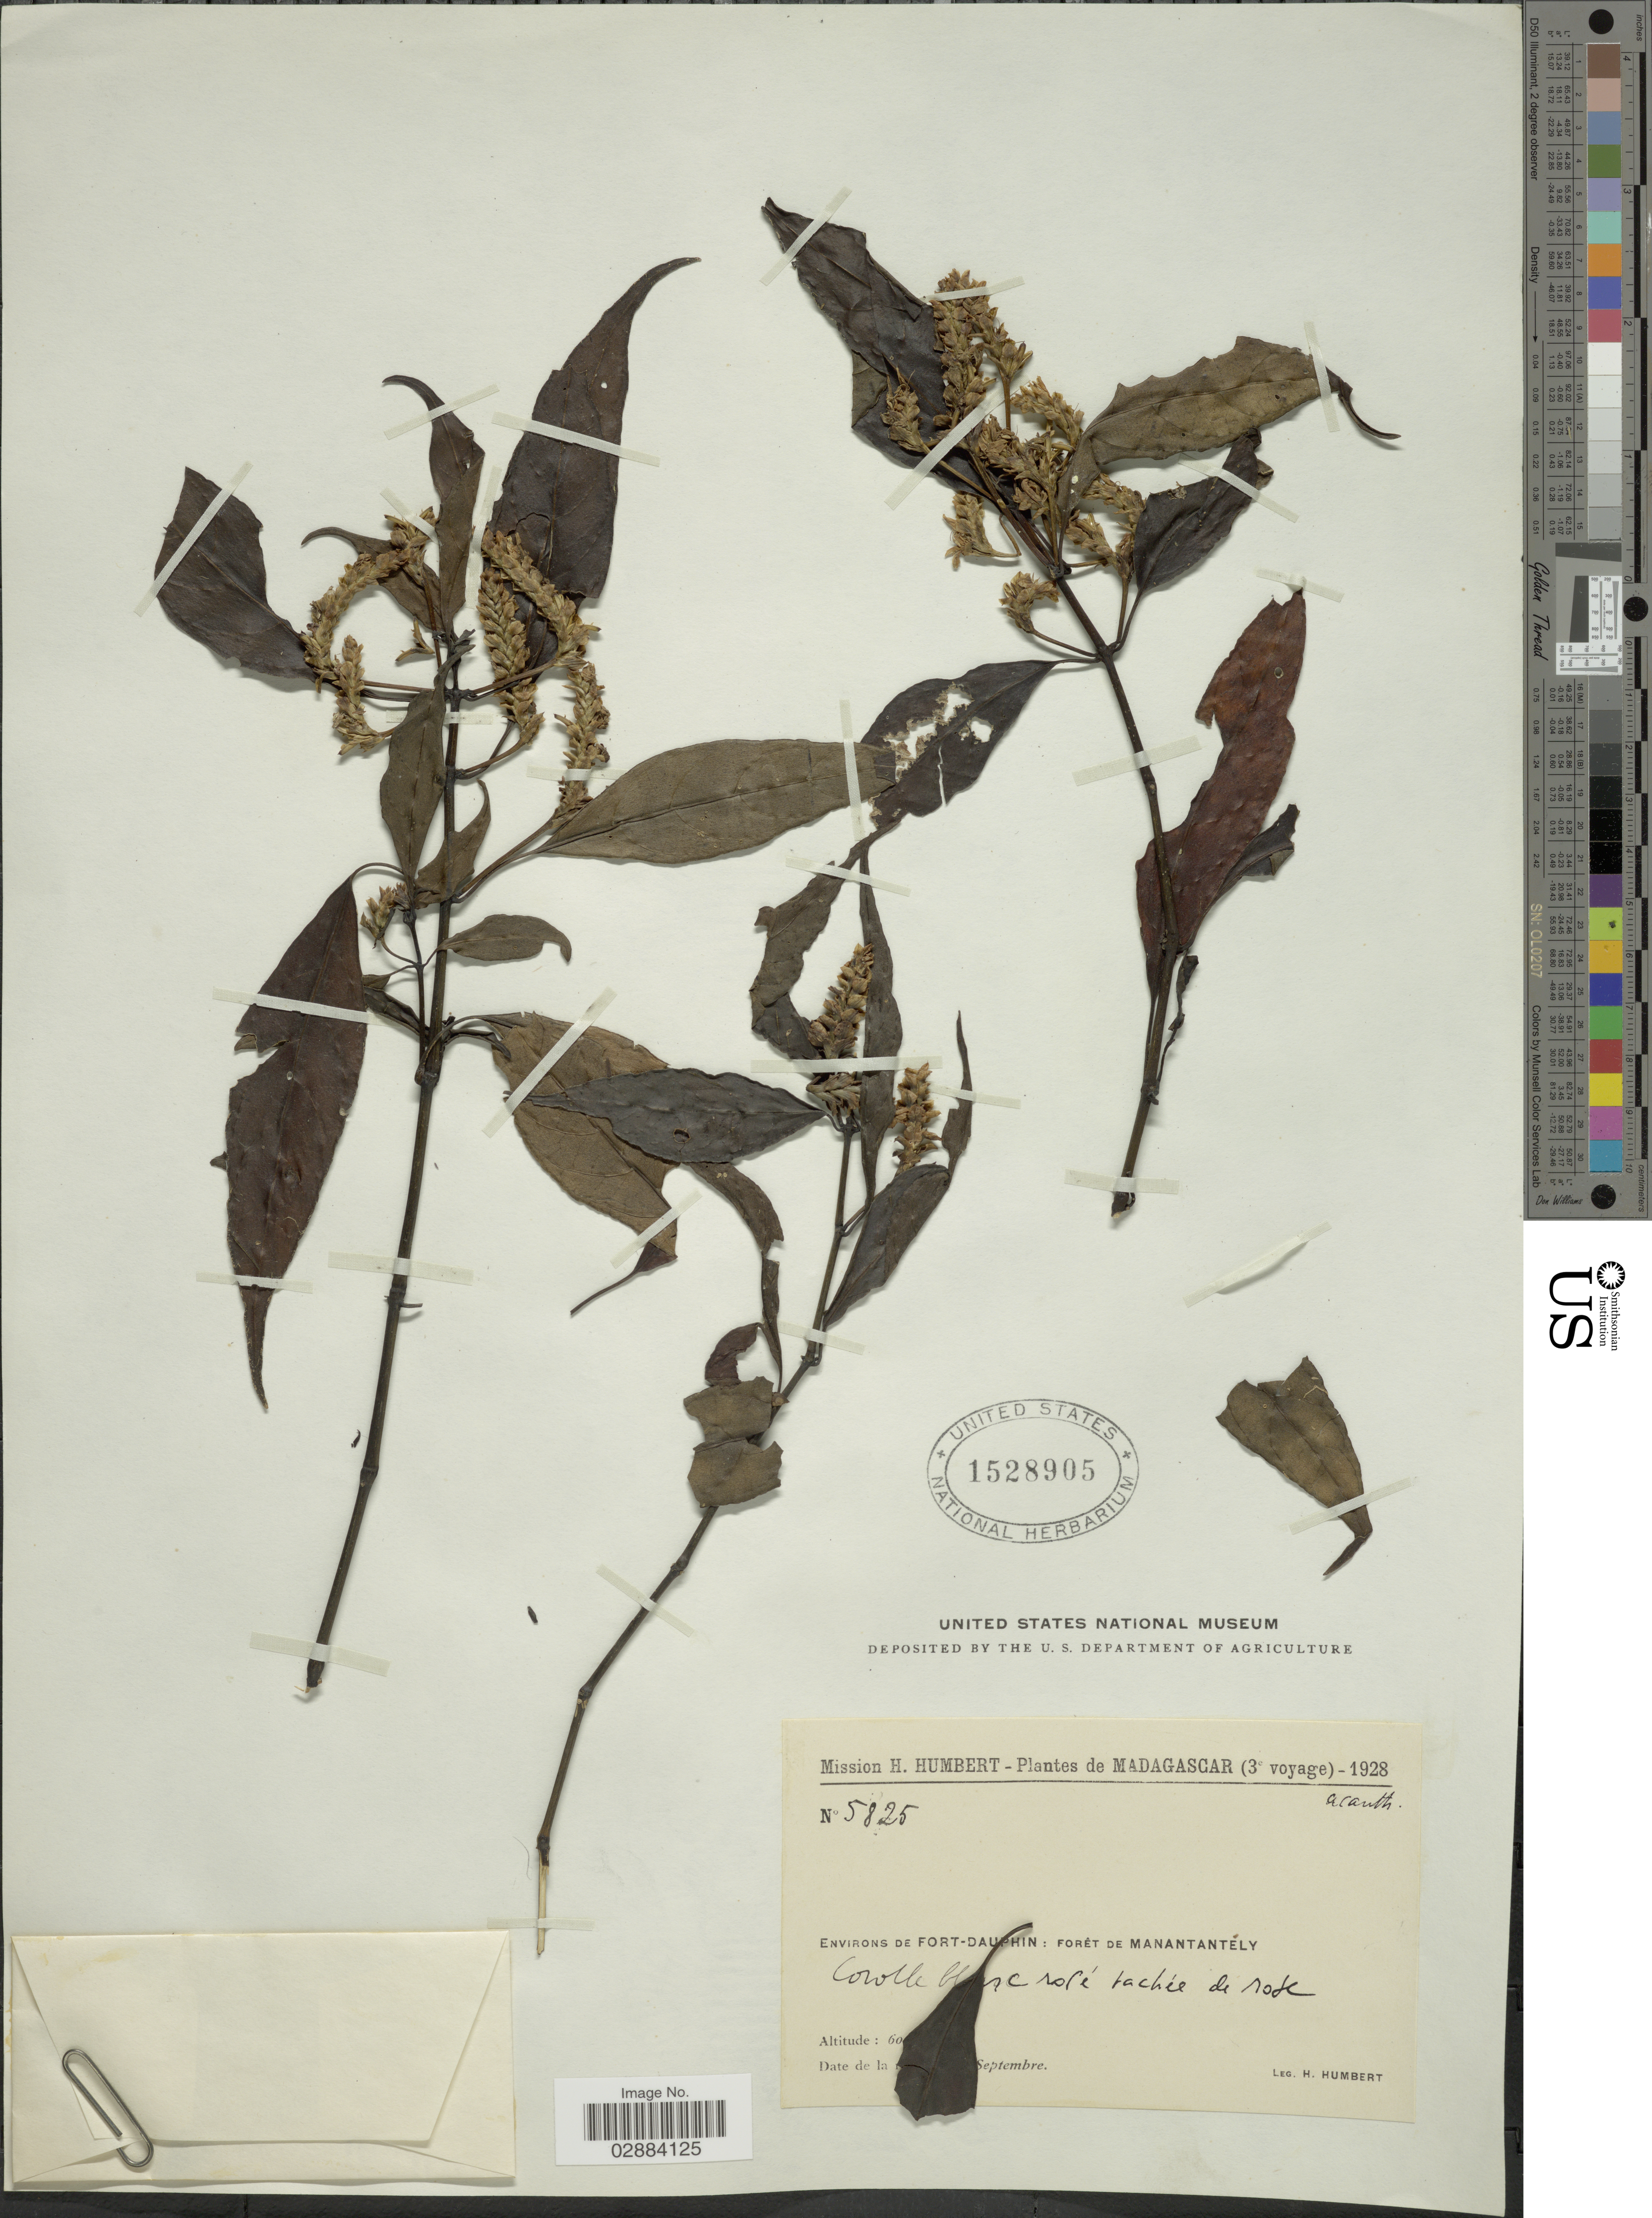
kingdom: Plantae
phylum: Tracheophyta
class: Magnoliopsida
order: Lamiales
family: Acanthaceae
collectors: H. Humbert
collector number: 5825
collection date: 1928-09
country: Madagascar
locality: Environs de Fort-Dauphin. Forét de Manatantely.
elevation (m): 600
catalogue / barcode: US 1528905